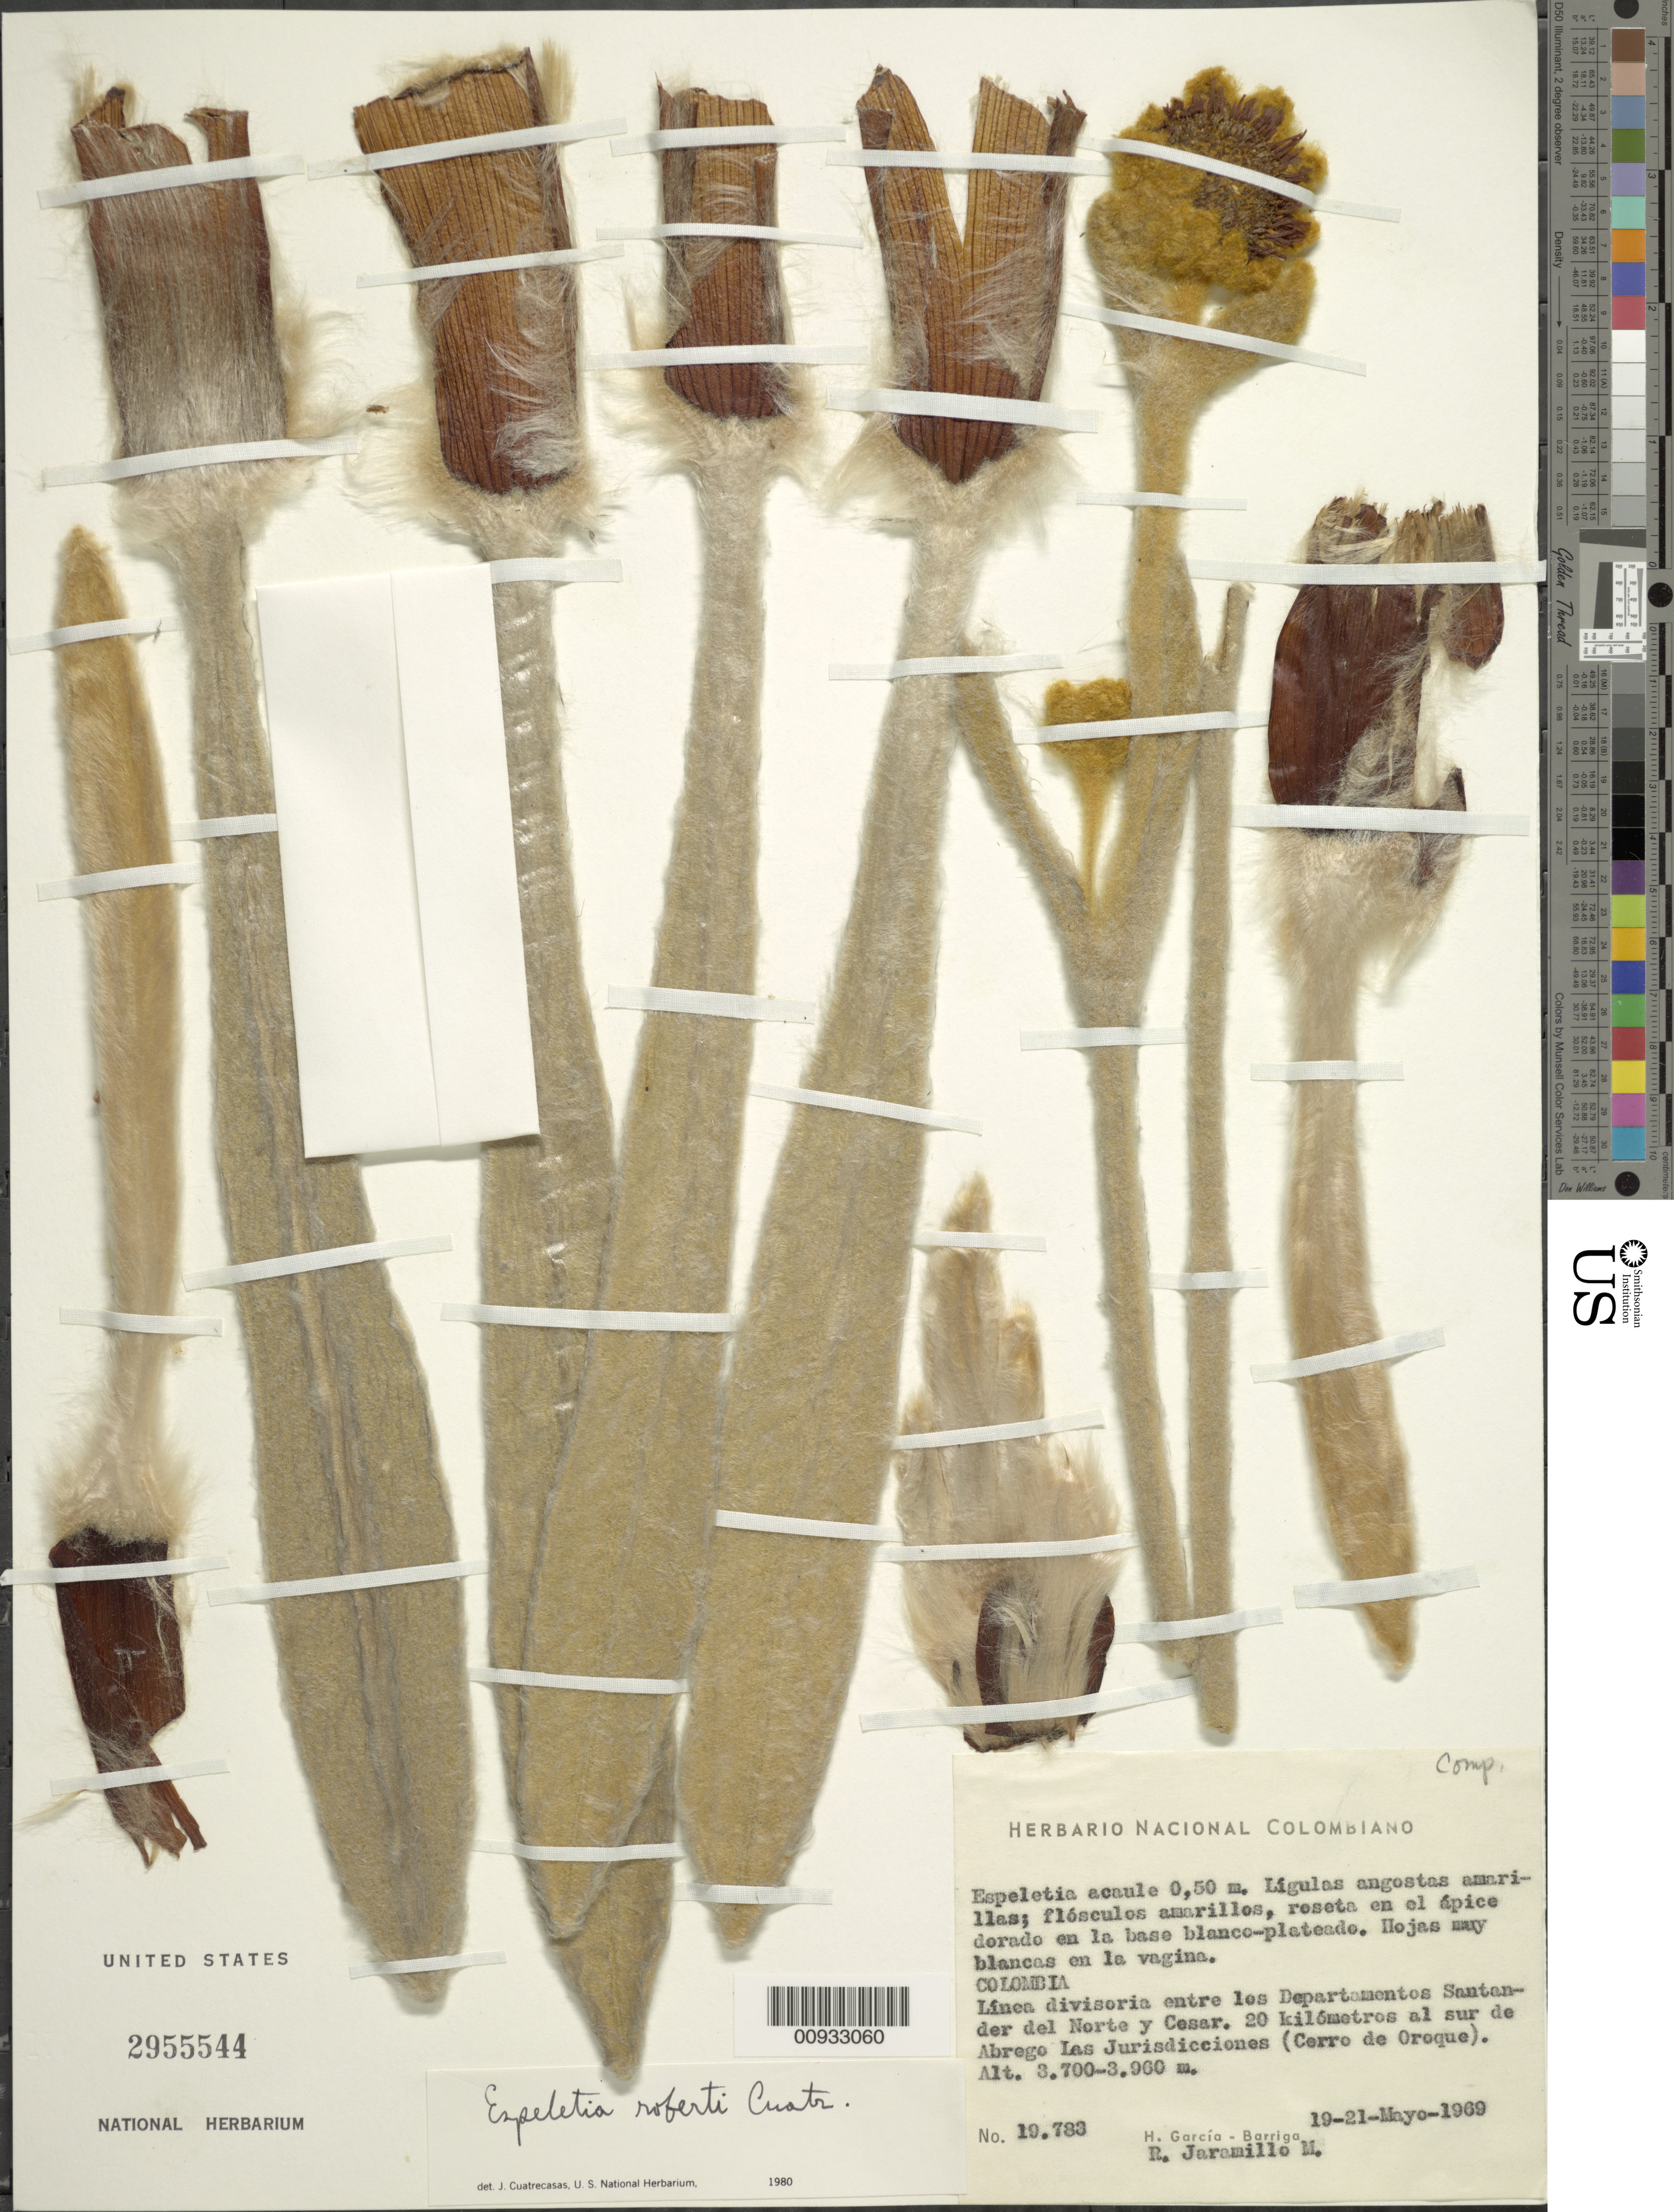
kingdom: Plantae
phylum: Tracheophyta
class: Magnoliopsida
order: Asterales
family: Asteraceae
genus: Espeletia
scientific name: Espeletia robertii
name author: Cuatrec.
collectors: H. García Barriga & R. Jaramillo M.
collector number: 19783*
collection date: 1969-05-19/1969-05-21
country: Colombia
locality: Linea divisoria entre los Deptos Santander del Norte y Cesar, 20 kilometros al sur de Abrego, Las Jurisdicciones (Cerro de Oroque)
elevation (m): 3700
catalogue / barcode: US 2955544